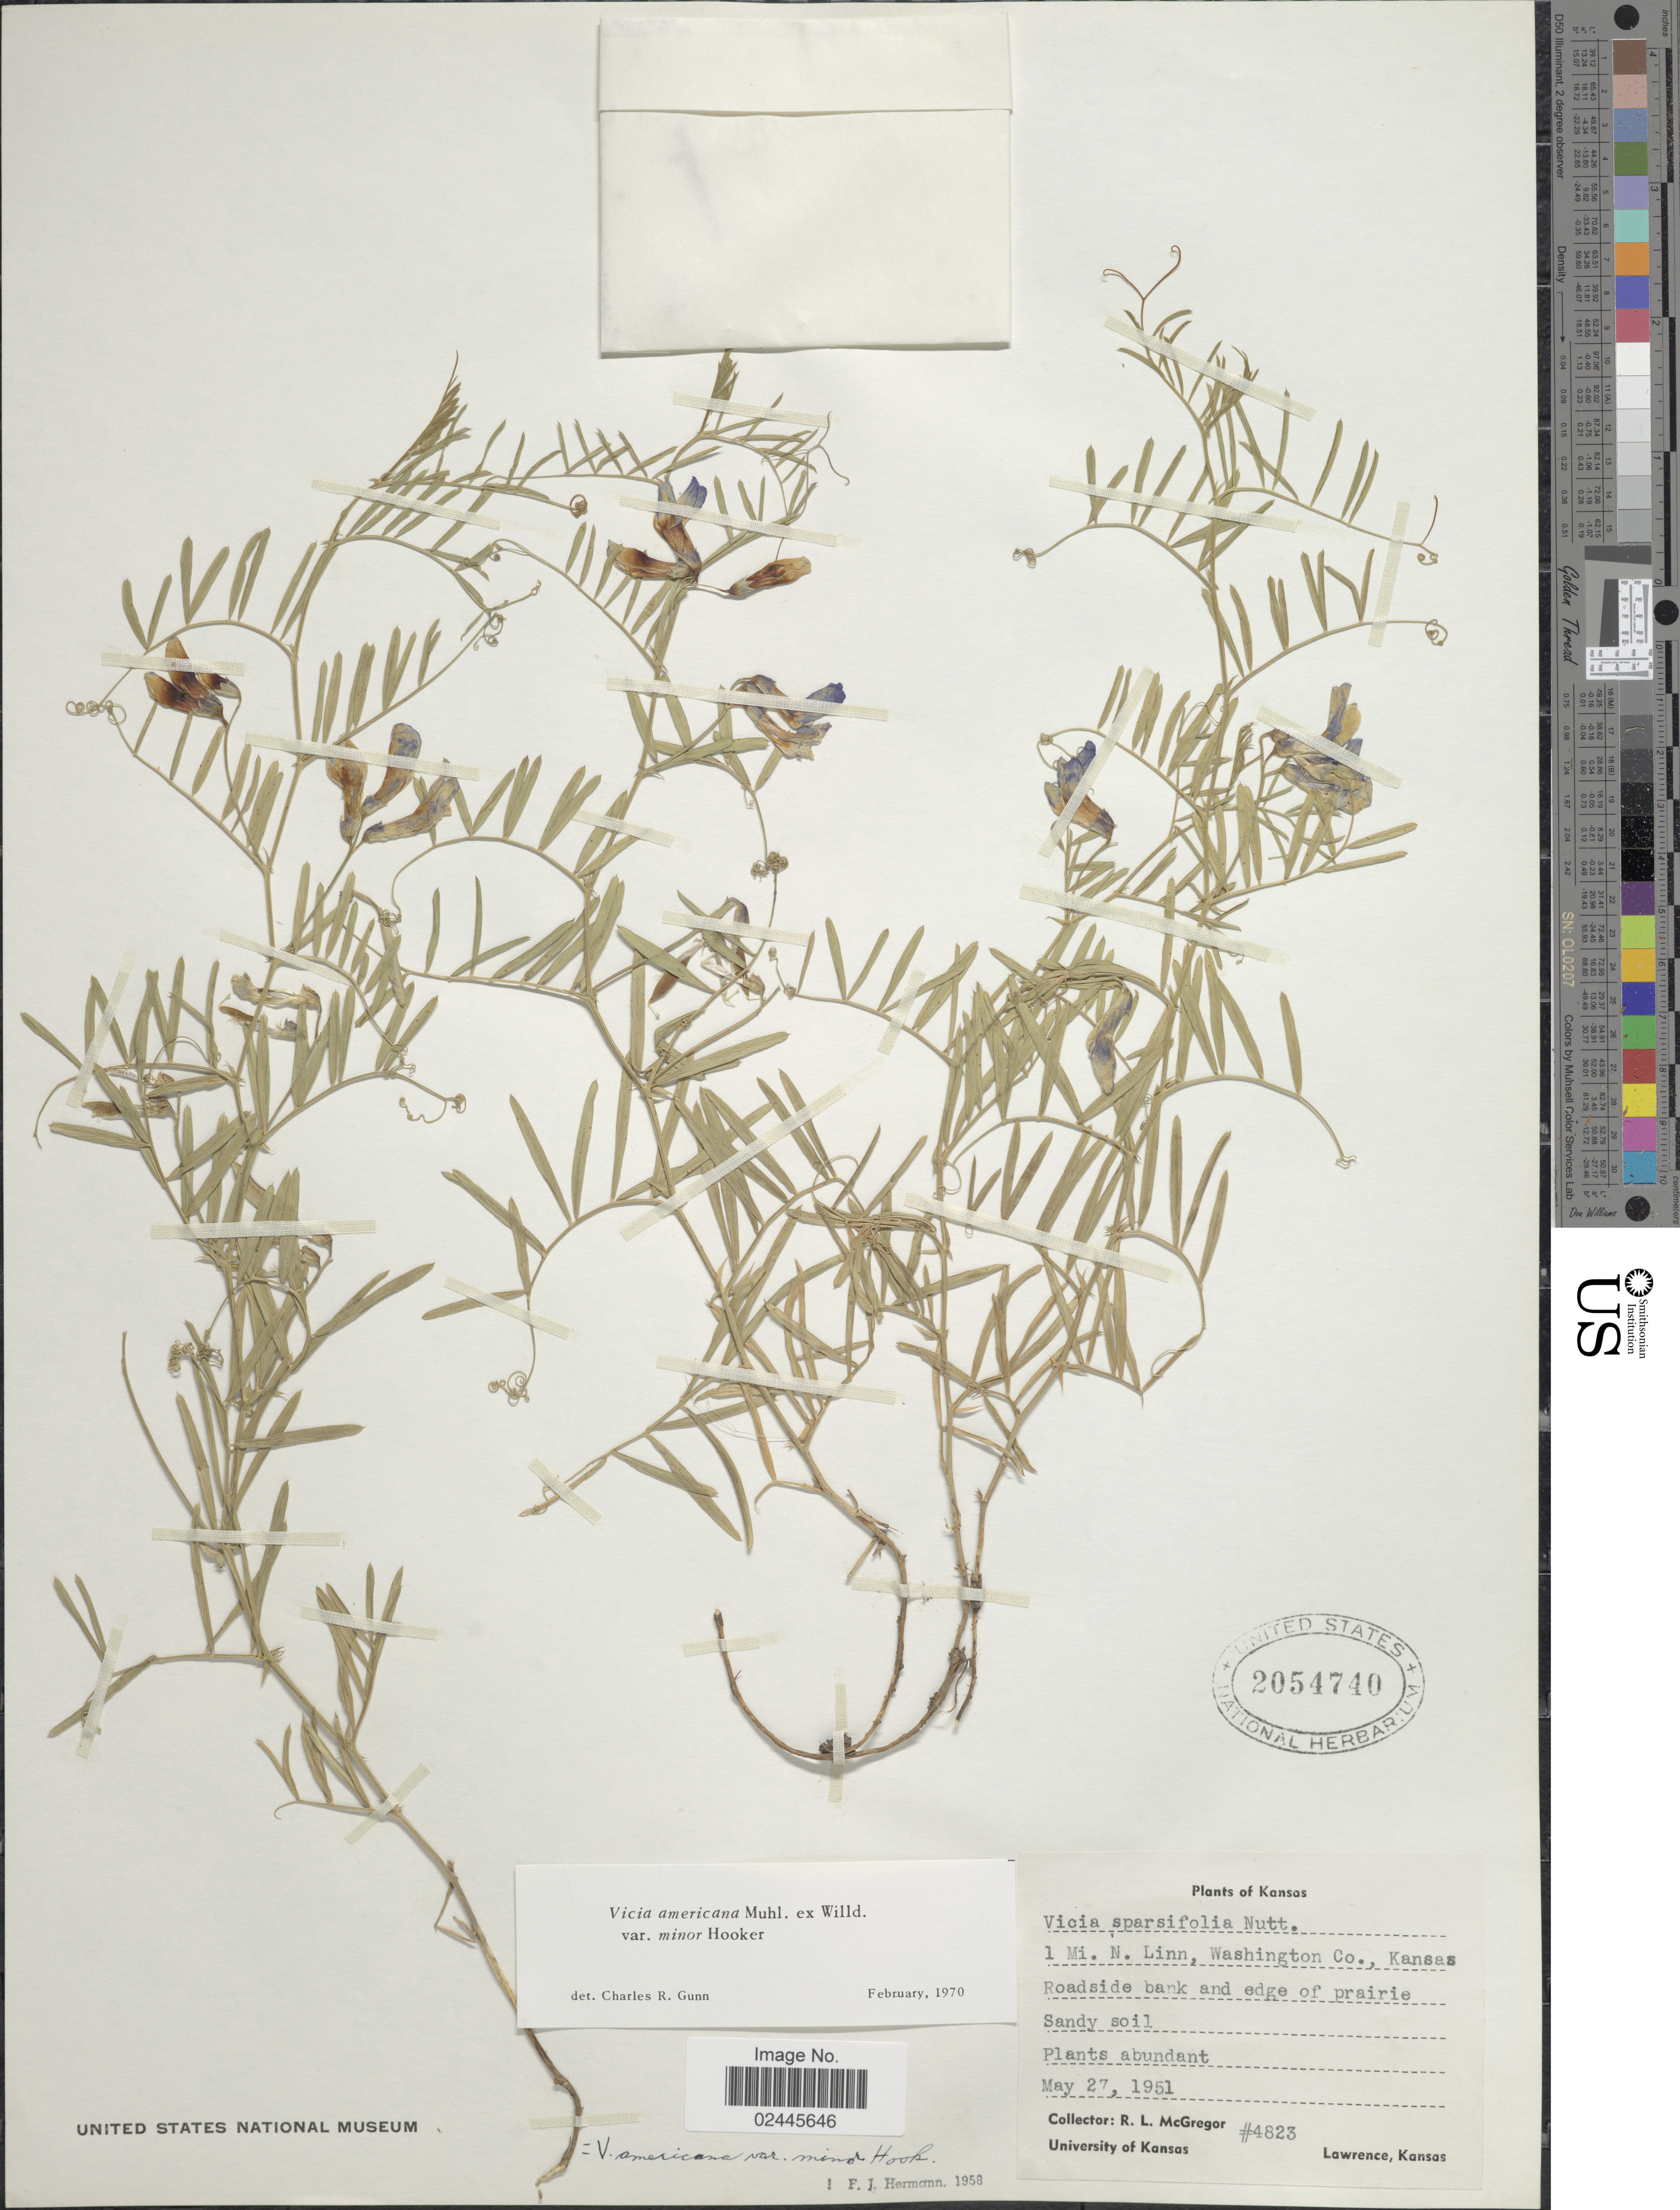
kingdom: Plantae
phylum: Tracheophyta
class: Magnoliopsida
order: Fabales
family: Fabaceae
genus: Vicia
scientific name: Vicia americana var. minor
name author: Hook.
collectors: R. McGregor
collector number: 4823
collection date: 1951-05-27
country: United States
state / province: Kansas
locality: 1 Mi. N. Linn, Washington Co., Roadside bank and edge of prairie, sandy soil.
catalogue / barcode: US 2054740